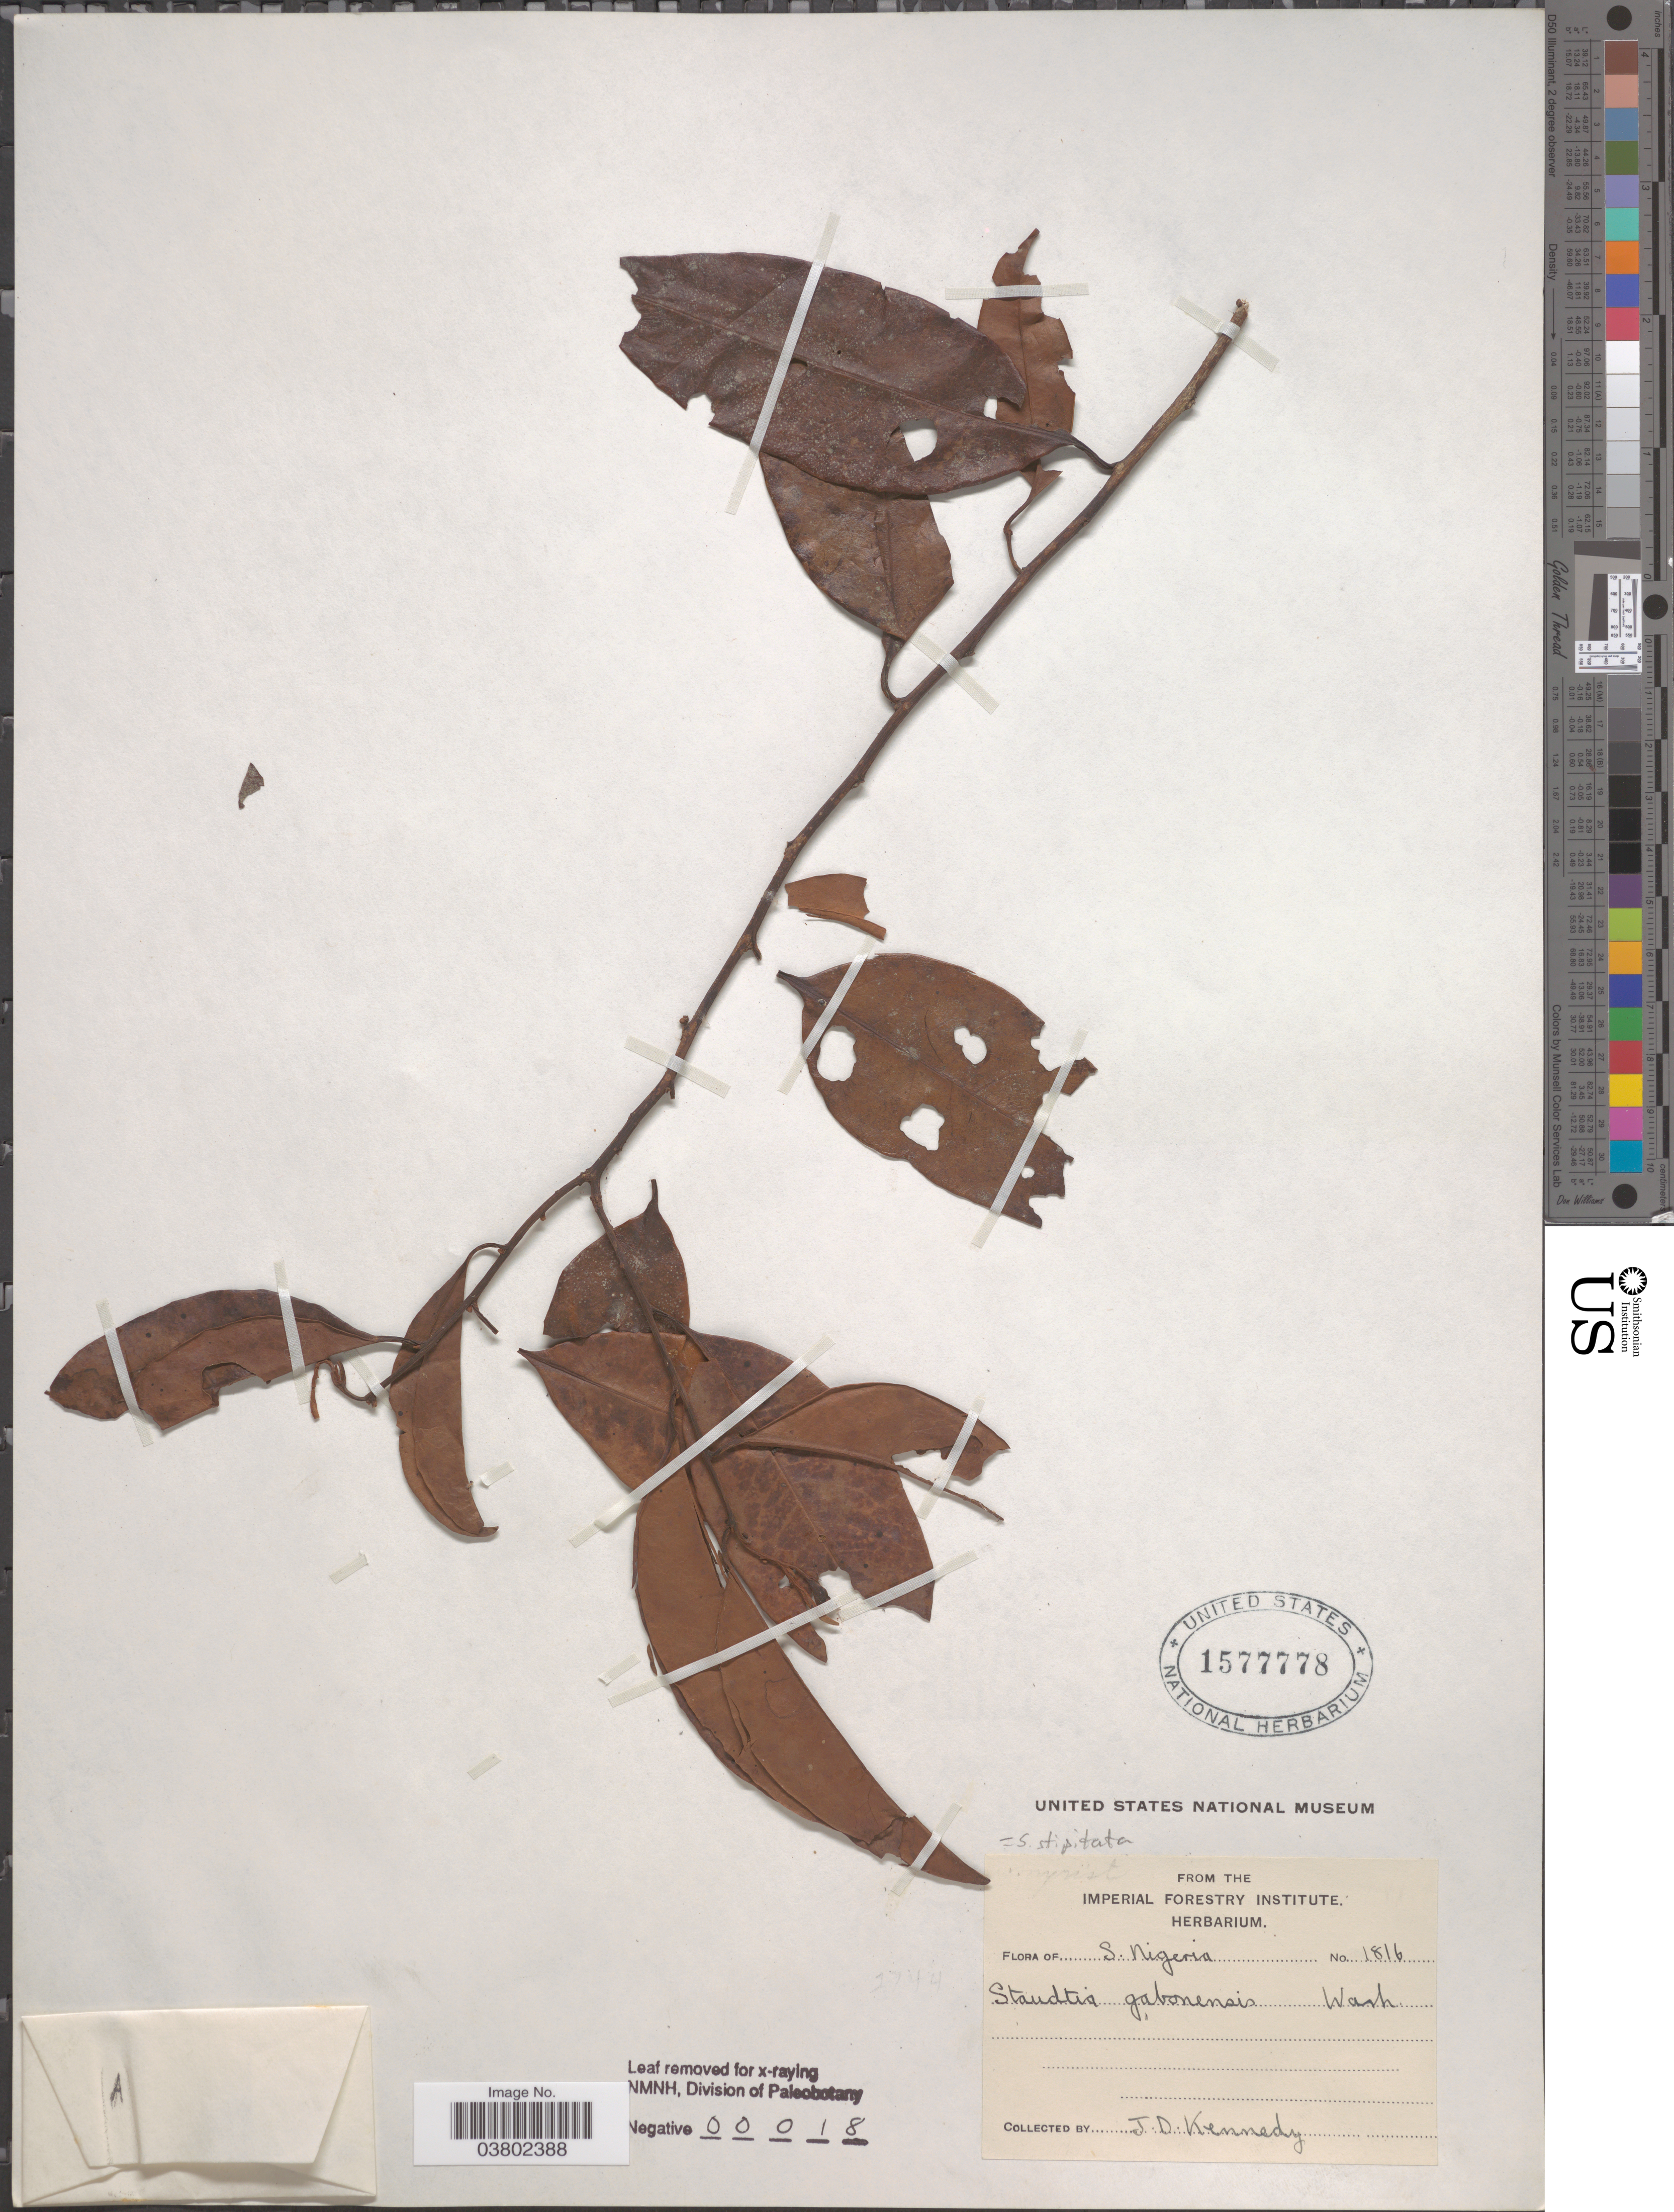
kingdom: Plantae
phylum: Tracheophyta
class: Magnoliopsida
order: Magnoliales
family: Myristicaceae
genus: Staudtia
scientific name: Staudtia stipitata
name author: Warb.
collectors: J. D. Kennedy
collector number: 1816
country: Nigeria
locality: S. Nigeria.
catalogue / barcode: US 1577778